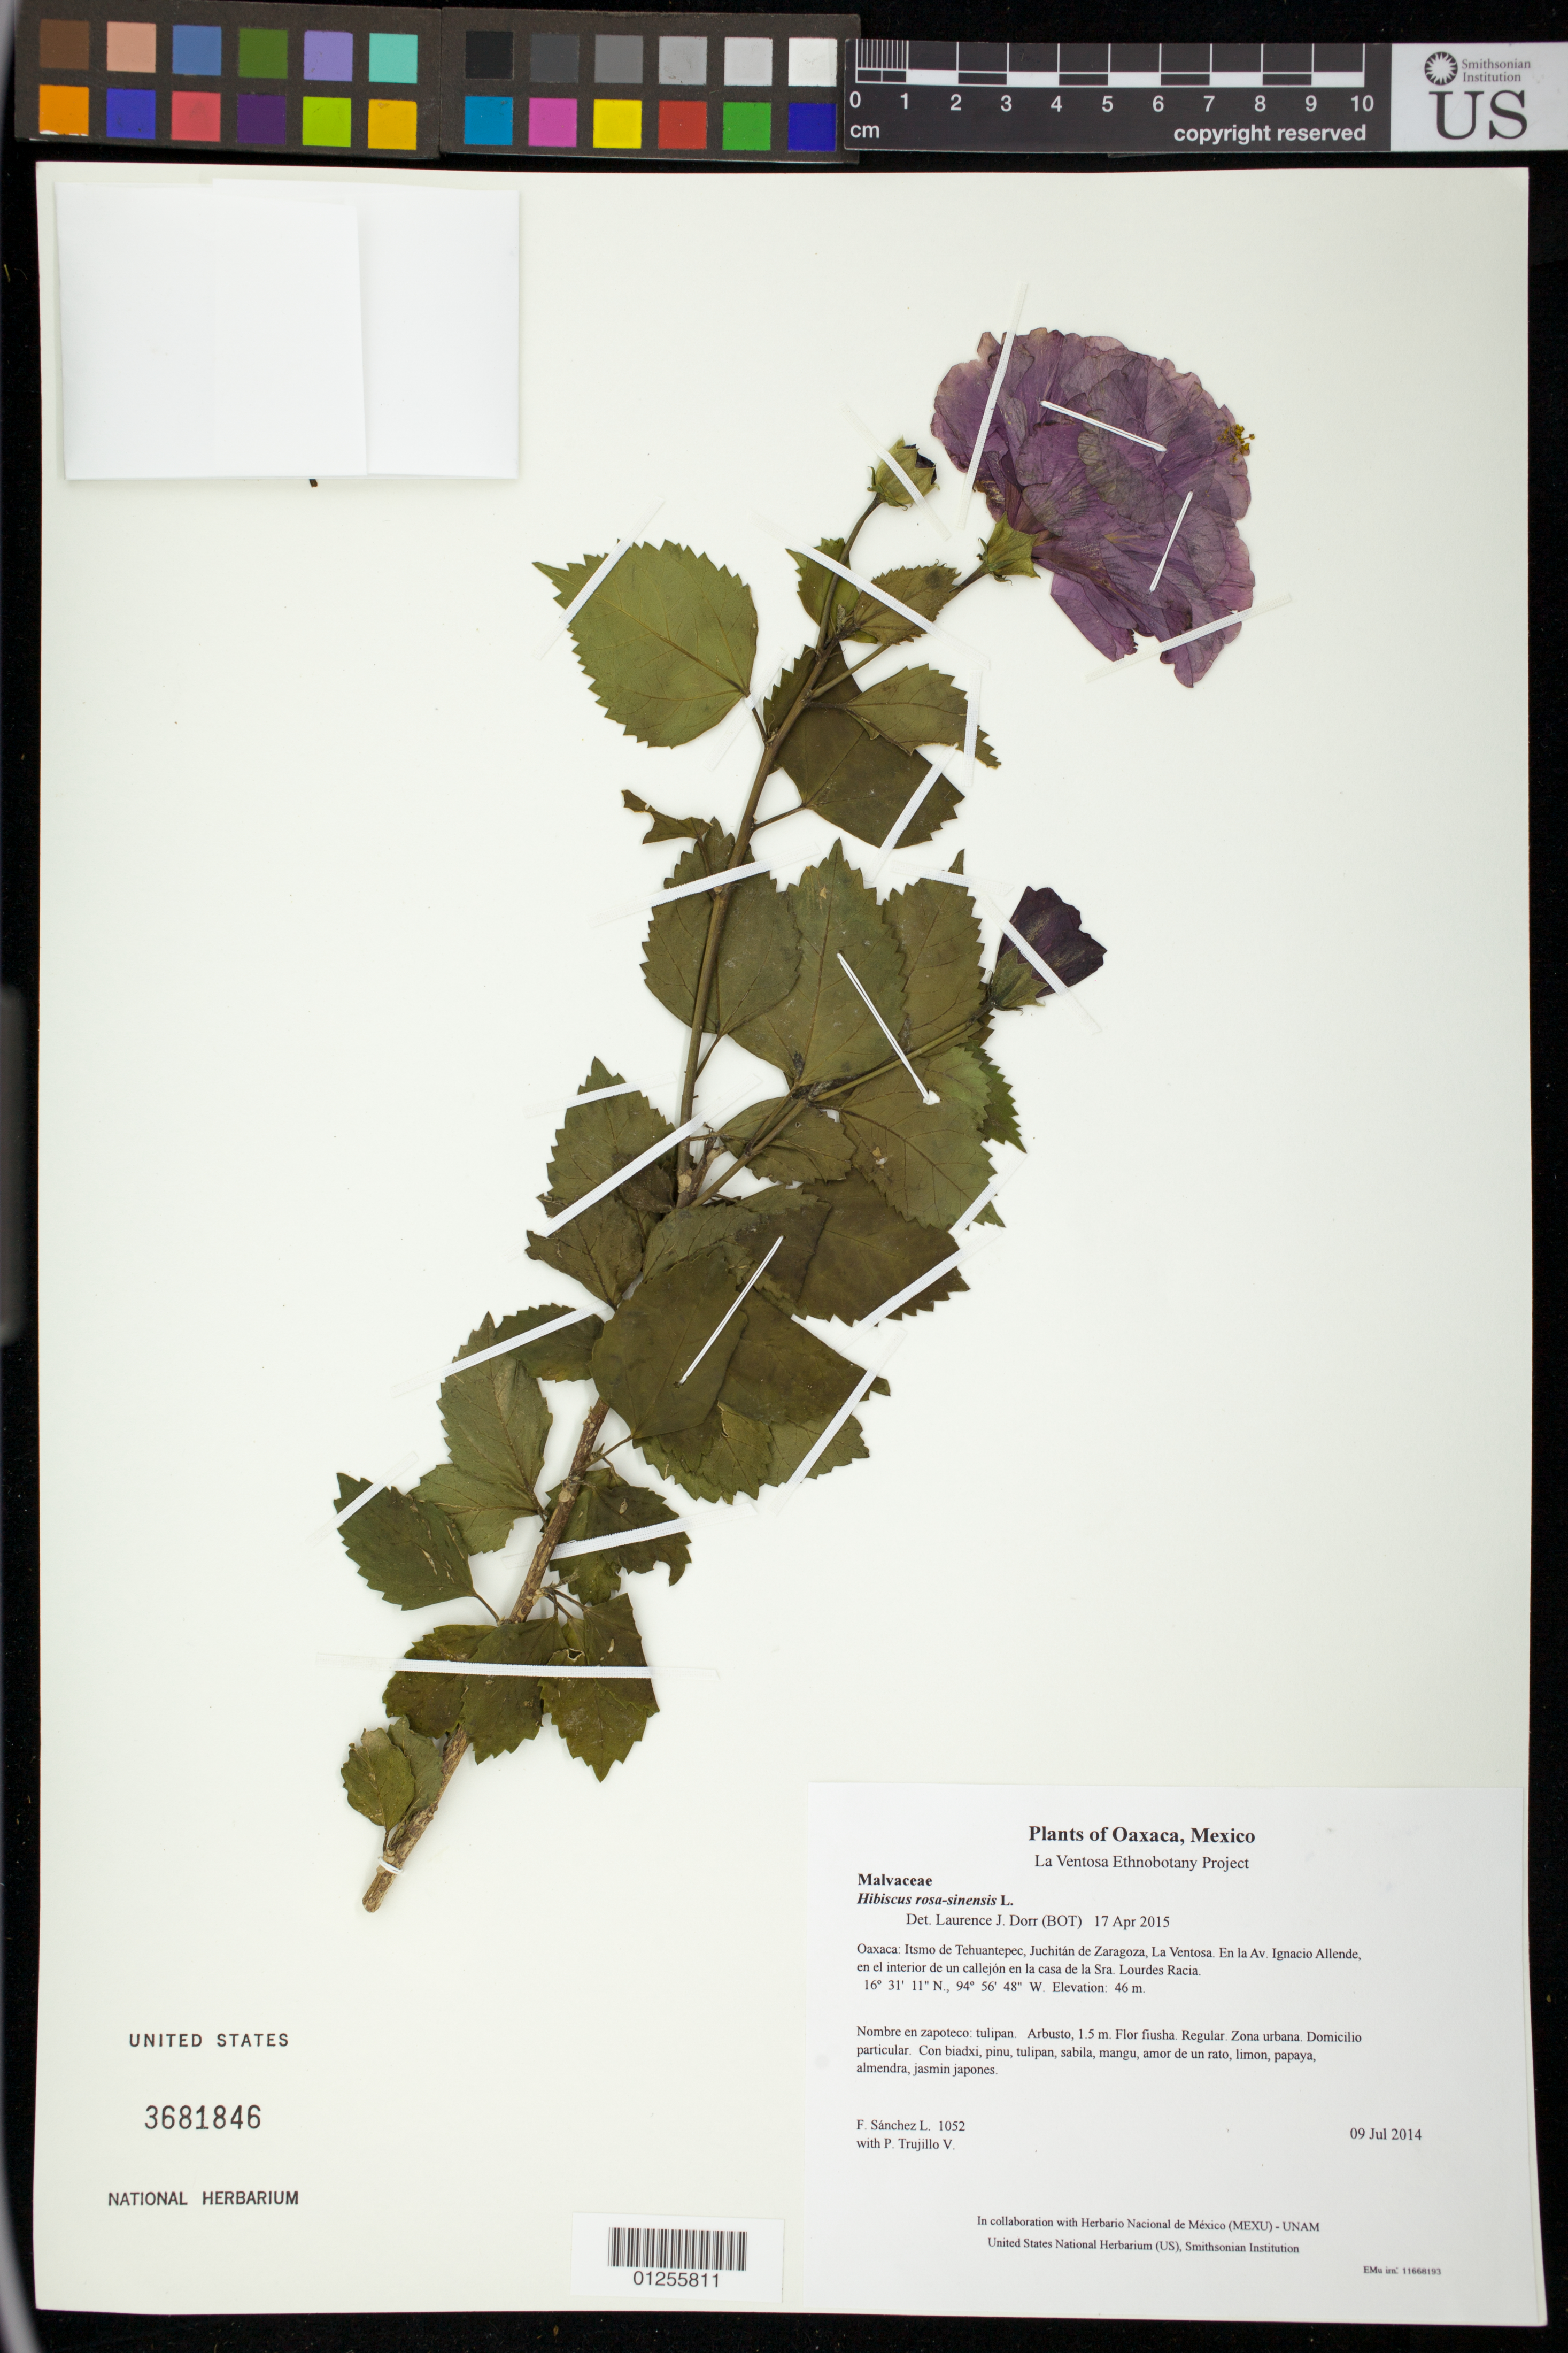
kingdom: Plantae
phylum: Tracheophyta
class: Magnoliopsida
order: Malvales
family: Malvaceae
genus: Hibiscus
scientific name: Hibiscus rosa-sinensis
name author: L.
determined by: Dorr, L. J., (BOT), Smithsonian Institution - National Museum of Natural History (UNITED STATES)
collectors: F. Sánchez L. & P. Trujillo V.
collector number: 1052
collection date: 2014-07-09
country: Mexico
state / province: Oaxaca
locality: Itsmo de Tehuantepec, Juchitán de Zaragoza, La Ventosa. En la Av. Ignacio Allende, en el interior de un callejón en la casa de la Sra. Lourdes Racia.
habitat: Zona urbana. Domicilio particular.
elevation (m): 46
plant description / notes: JEBOT, MEXU, US; Yaga bandaga. 1.5 m. Guie' fiusha. Nuu.; tulipan relleno chico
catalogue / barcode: US 3681846